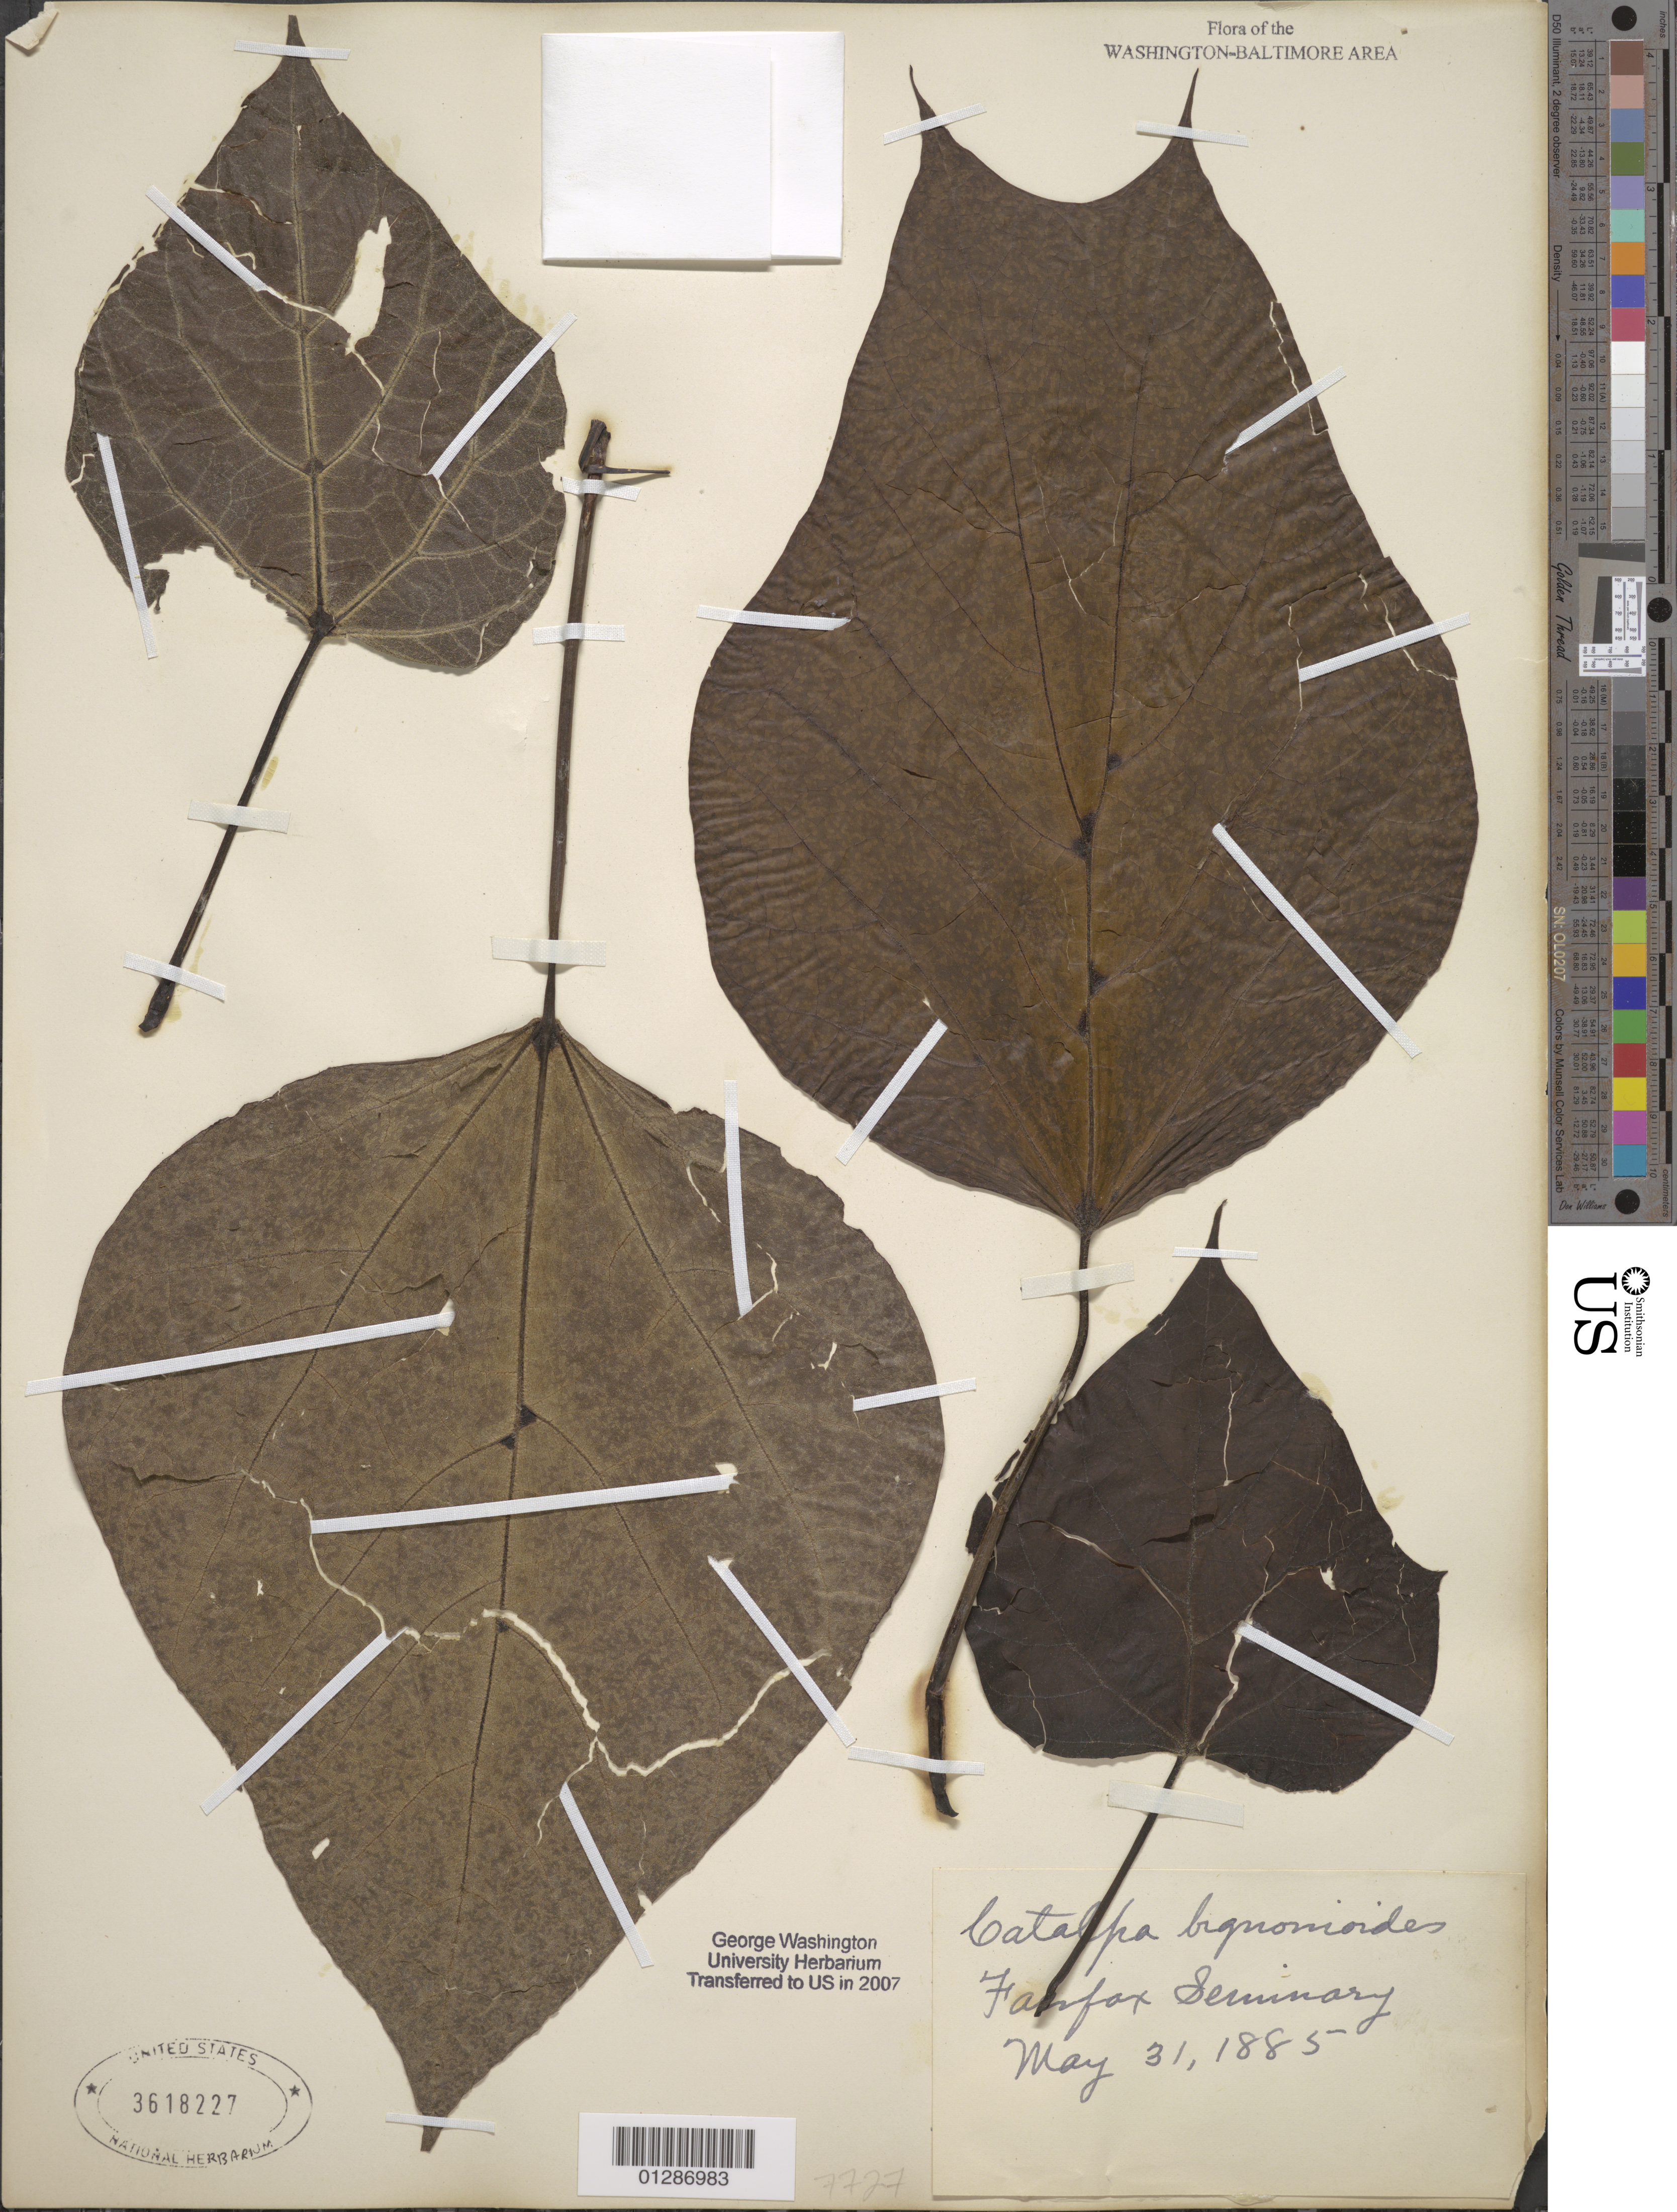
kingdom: Plantae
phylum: Tracheophyta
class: Magnoliopsida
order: Lamiales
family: Bignoniaceae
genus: Catalpa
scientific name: Catalpa bignonioides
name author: Walter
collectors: George Washington University, Department of Biological Sciences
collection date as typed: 31 May 1885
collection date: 1885-05-31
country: United States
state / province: Virginia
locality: Fairfax Seminary.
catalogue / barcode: US 3618227